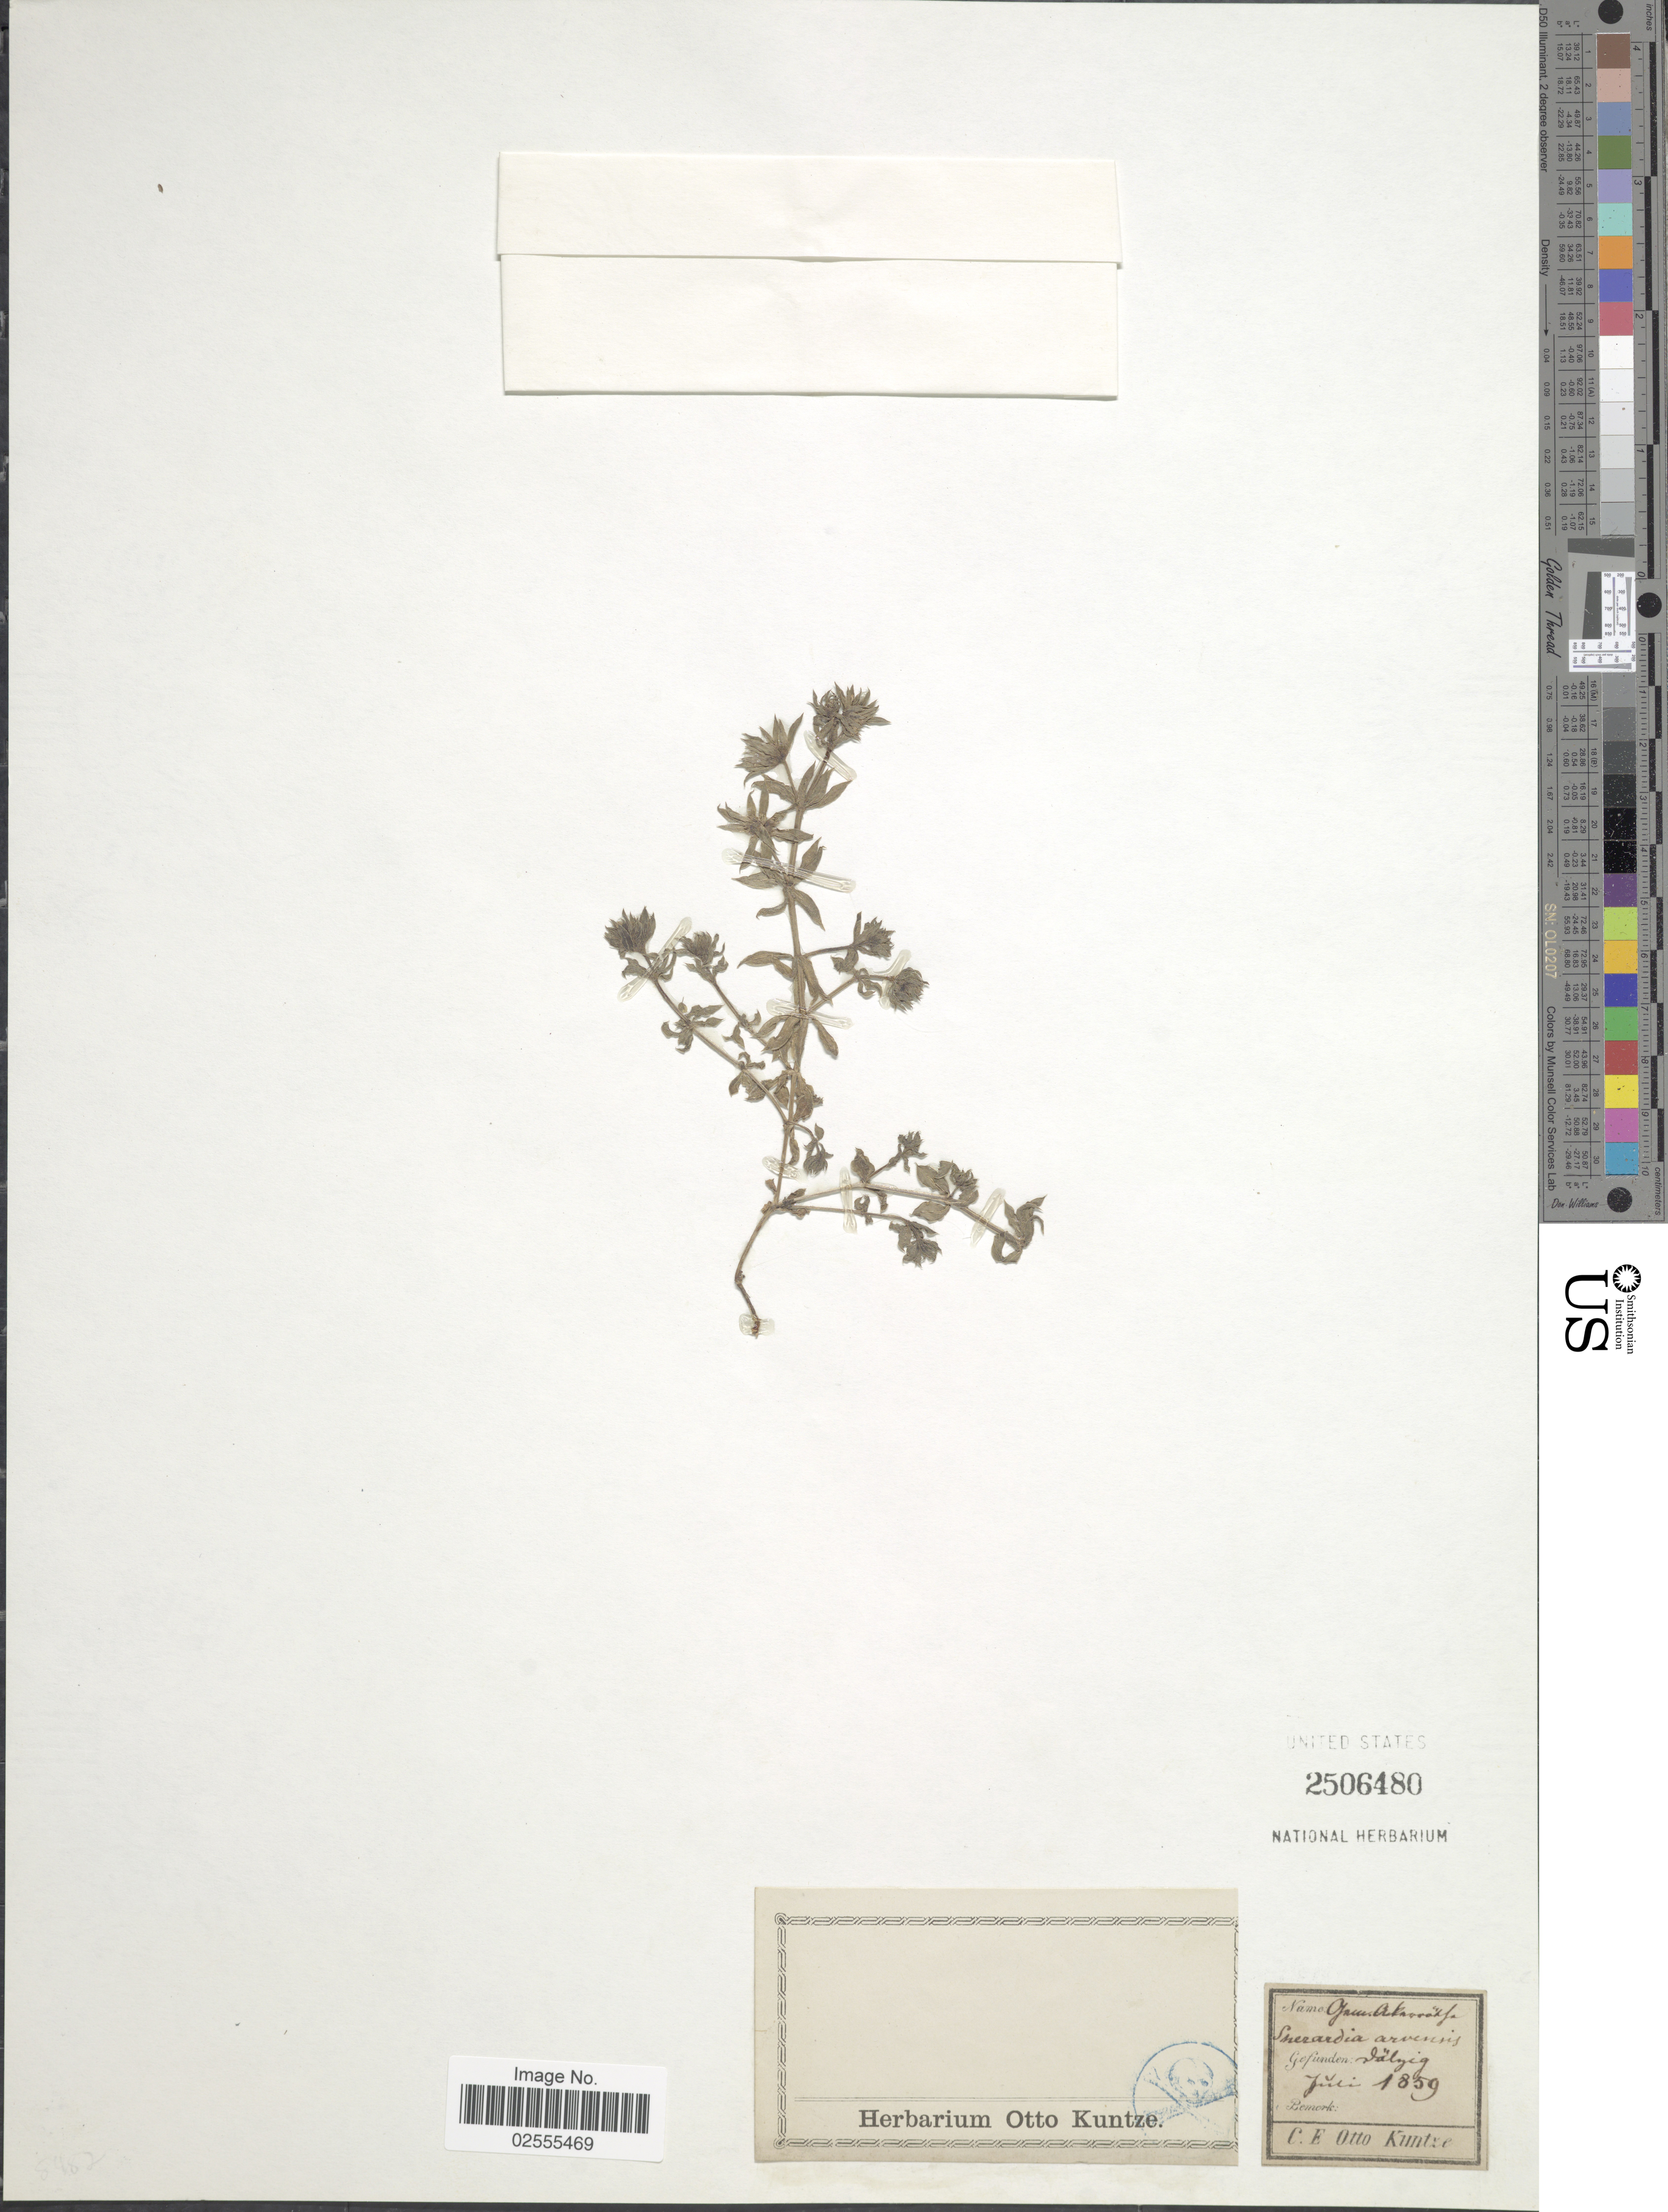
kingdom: Plantae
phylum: Tracheophyta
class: Magnoliopsida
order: Gentianales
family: Rubiaceae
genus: Sherardia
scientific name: Sherardia arvensis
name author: L.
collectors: C.E.O. Kuntze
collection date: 1859-07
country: Germany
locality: Dolzig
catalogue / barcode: US 2506480